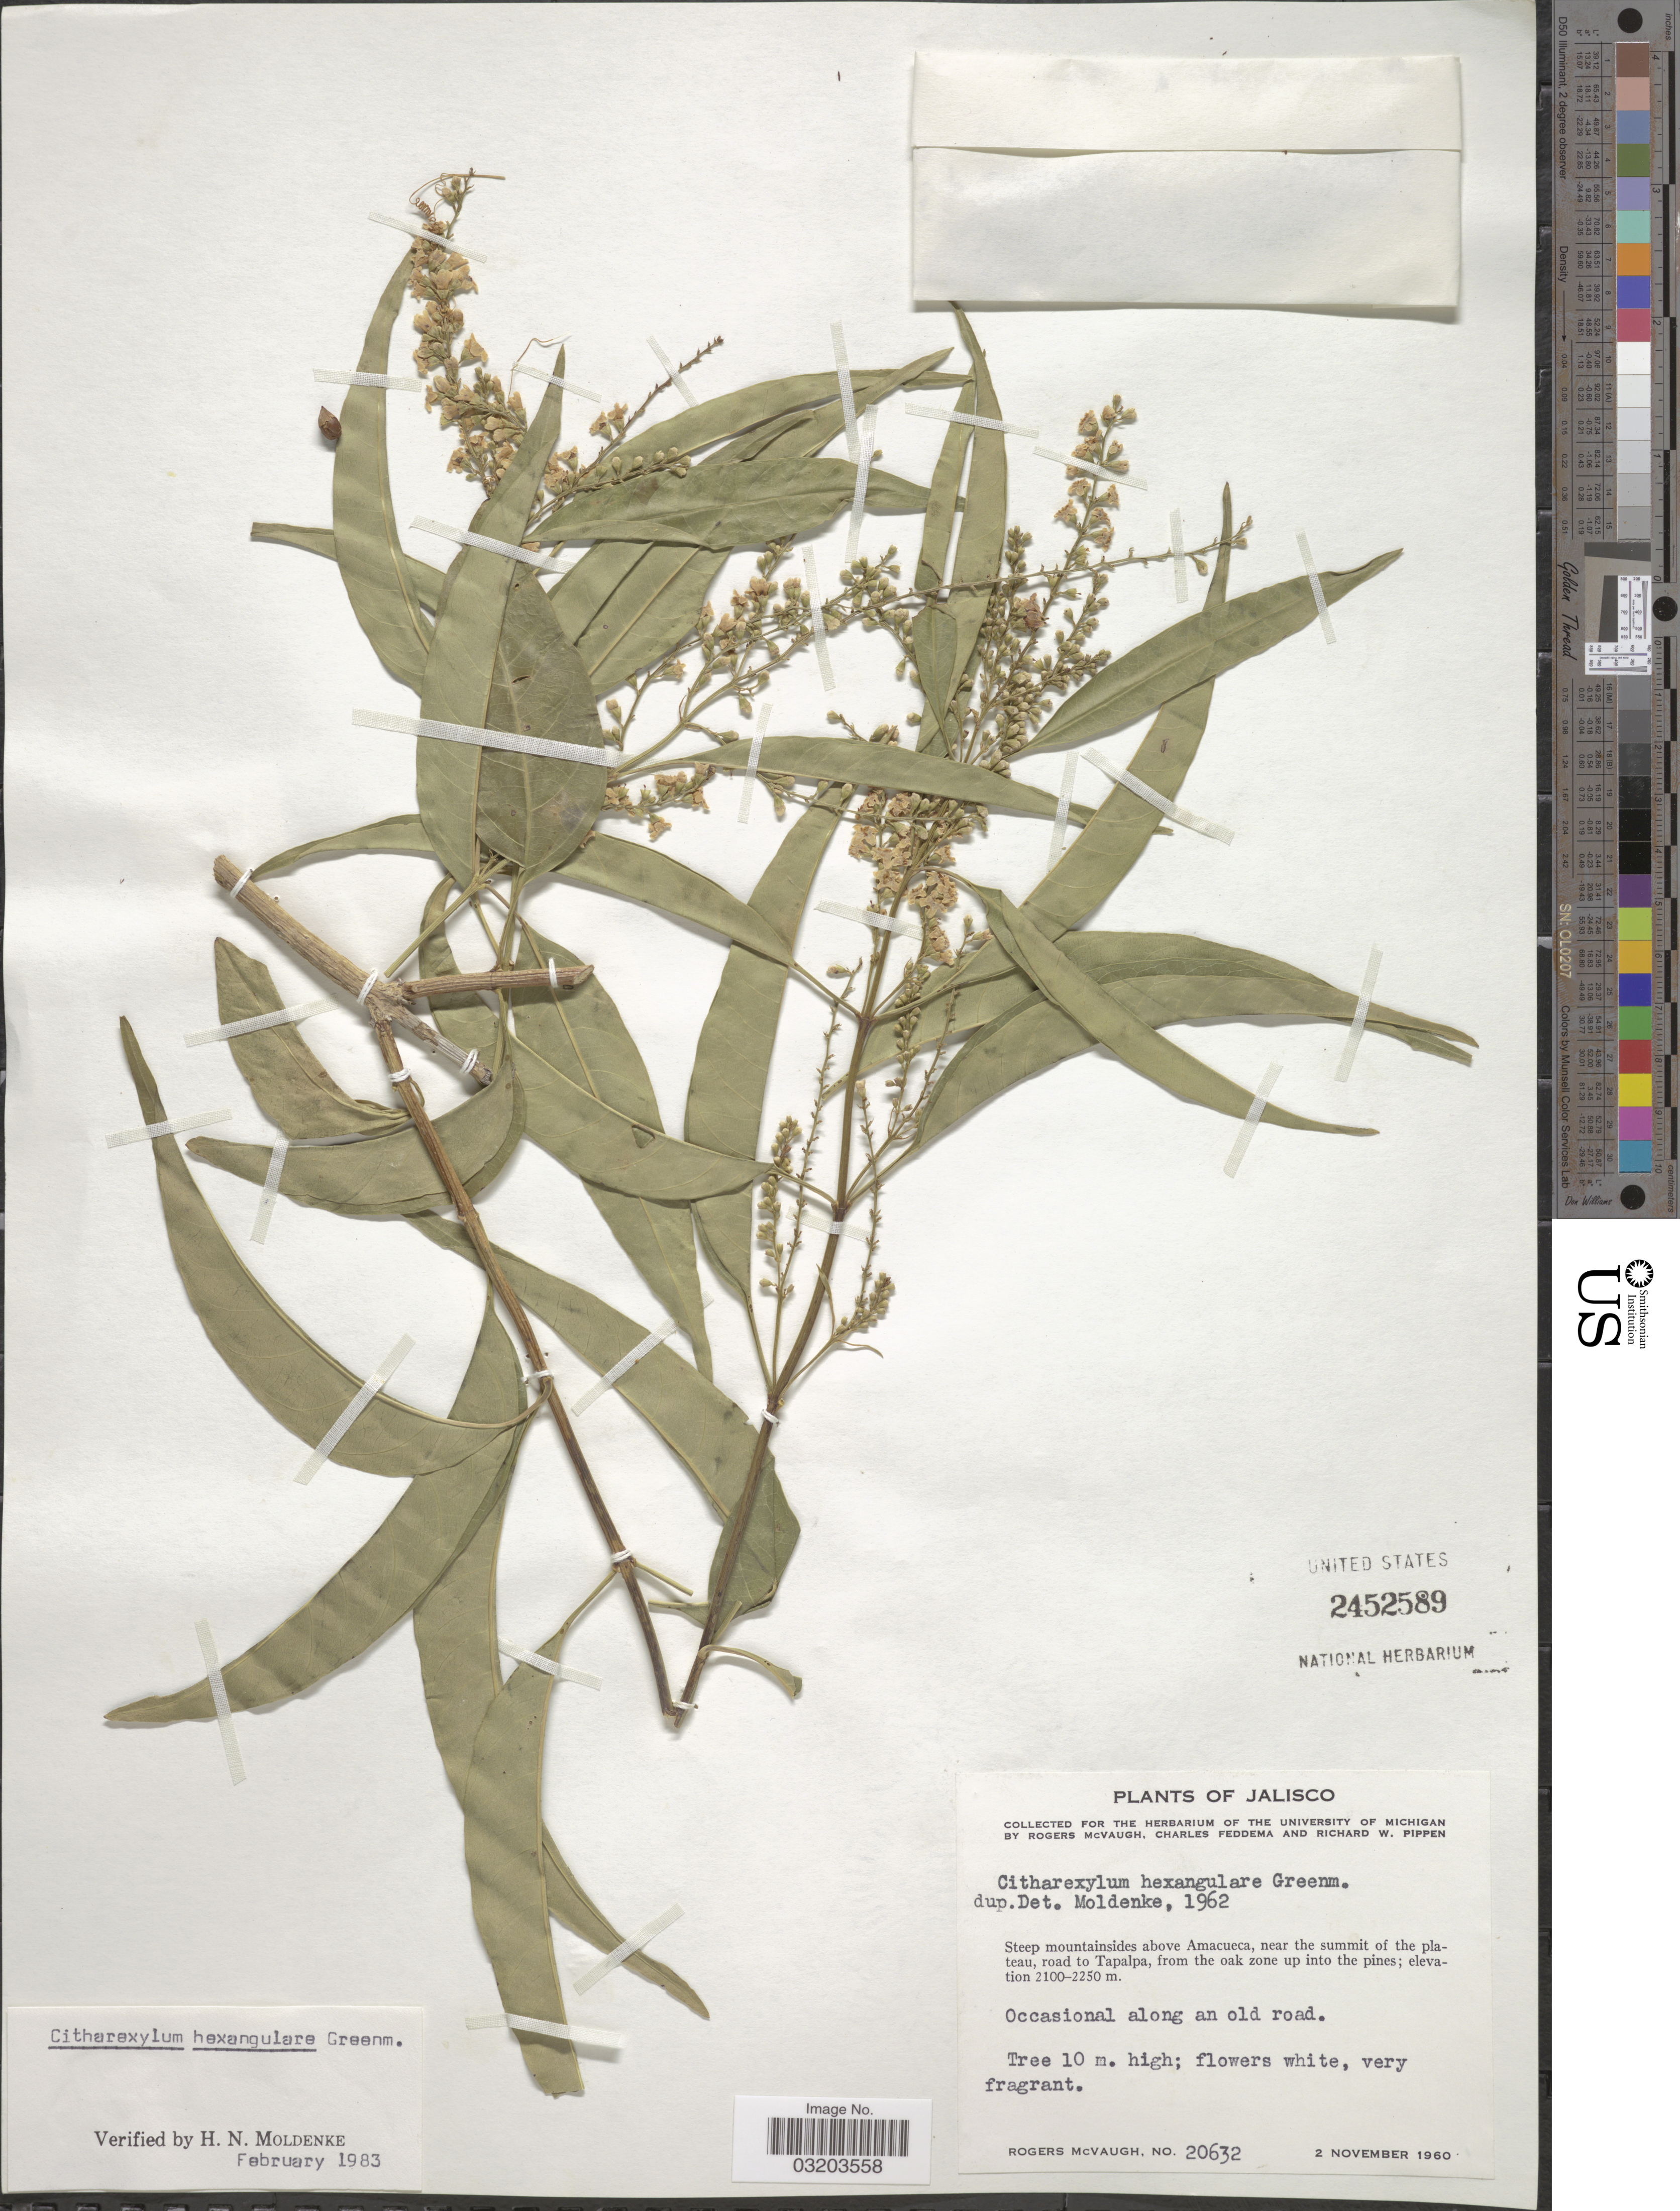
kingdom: Plantae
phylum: Tracheophyta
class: Magnoliopsida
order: Lamiales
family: Verbenaceae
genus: Citharexylum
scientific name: Citharexylum hexangulare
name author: Greenm.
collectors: R. McVaugh, C. Feddema & R. W. Pippen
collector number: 20632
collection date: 1960-11-02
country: Mexico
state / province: Jalisco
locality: Steep mountainsides above Amacueca, near the summit of the plateau, road to Tapalpa, from the oak zone up into the pines. Occasional along an old road.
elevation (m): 2100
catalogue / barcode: US 2452589